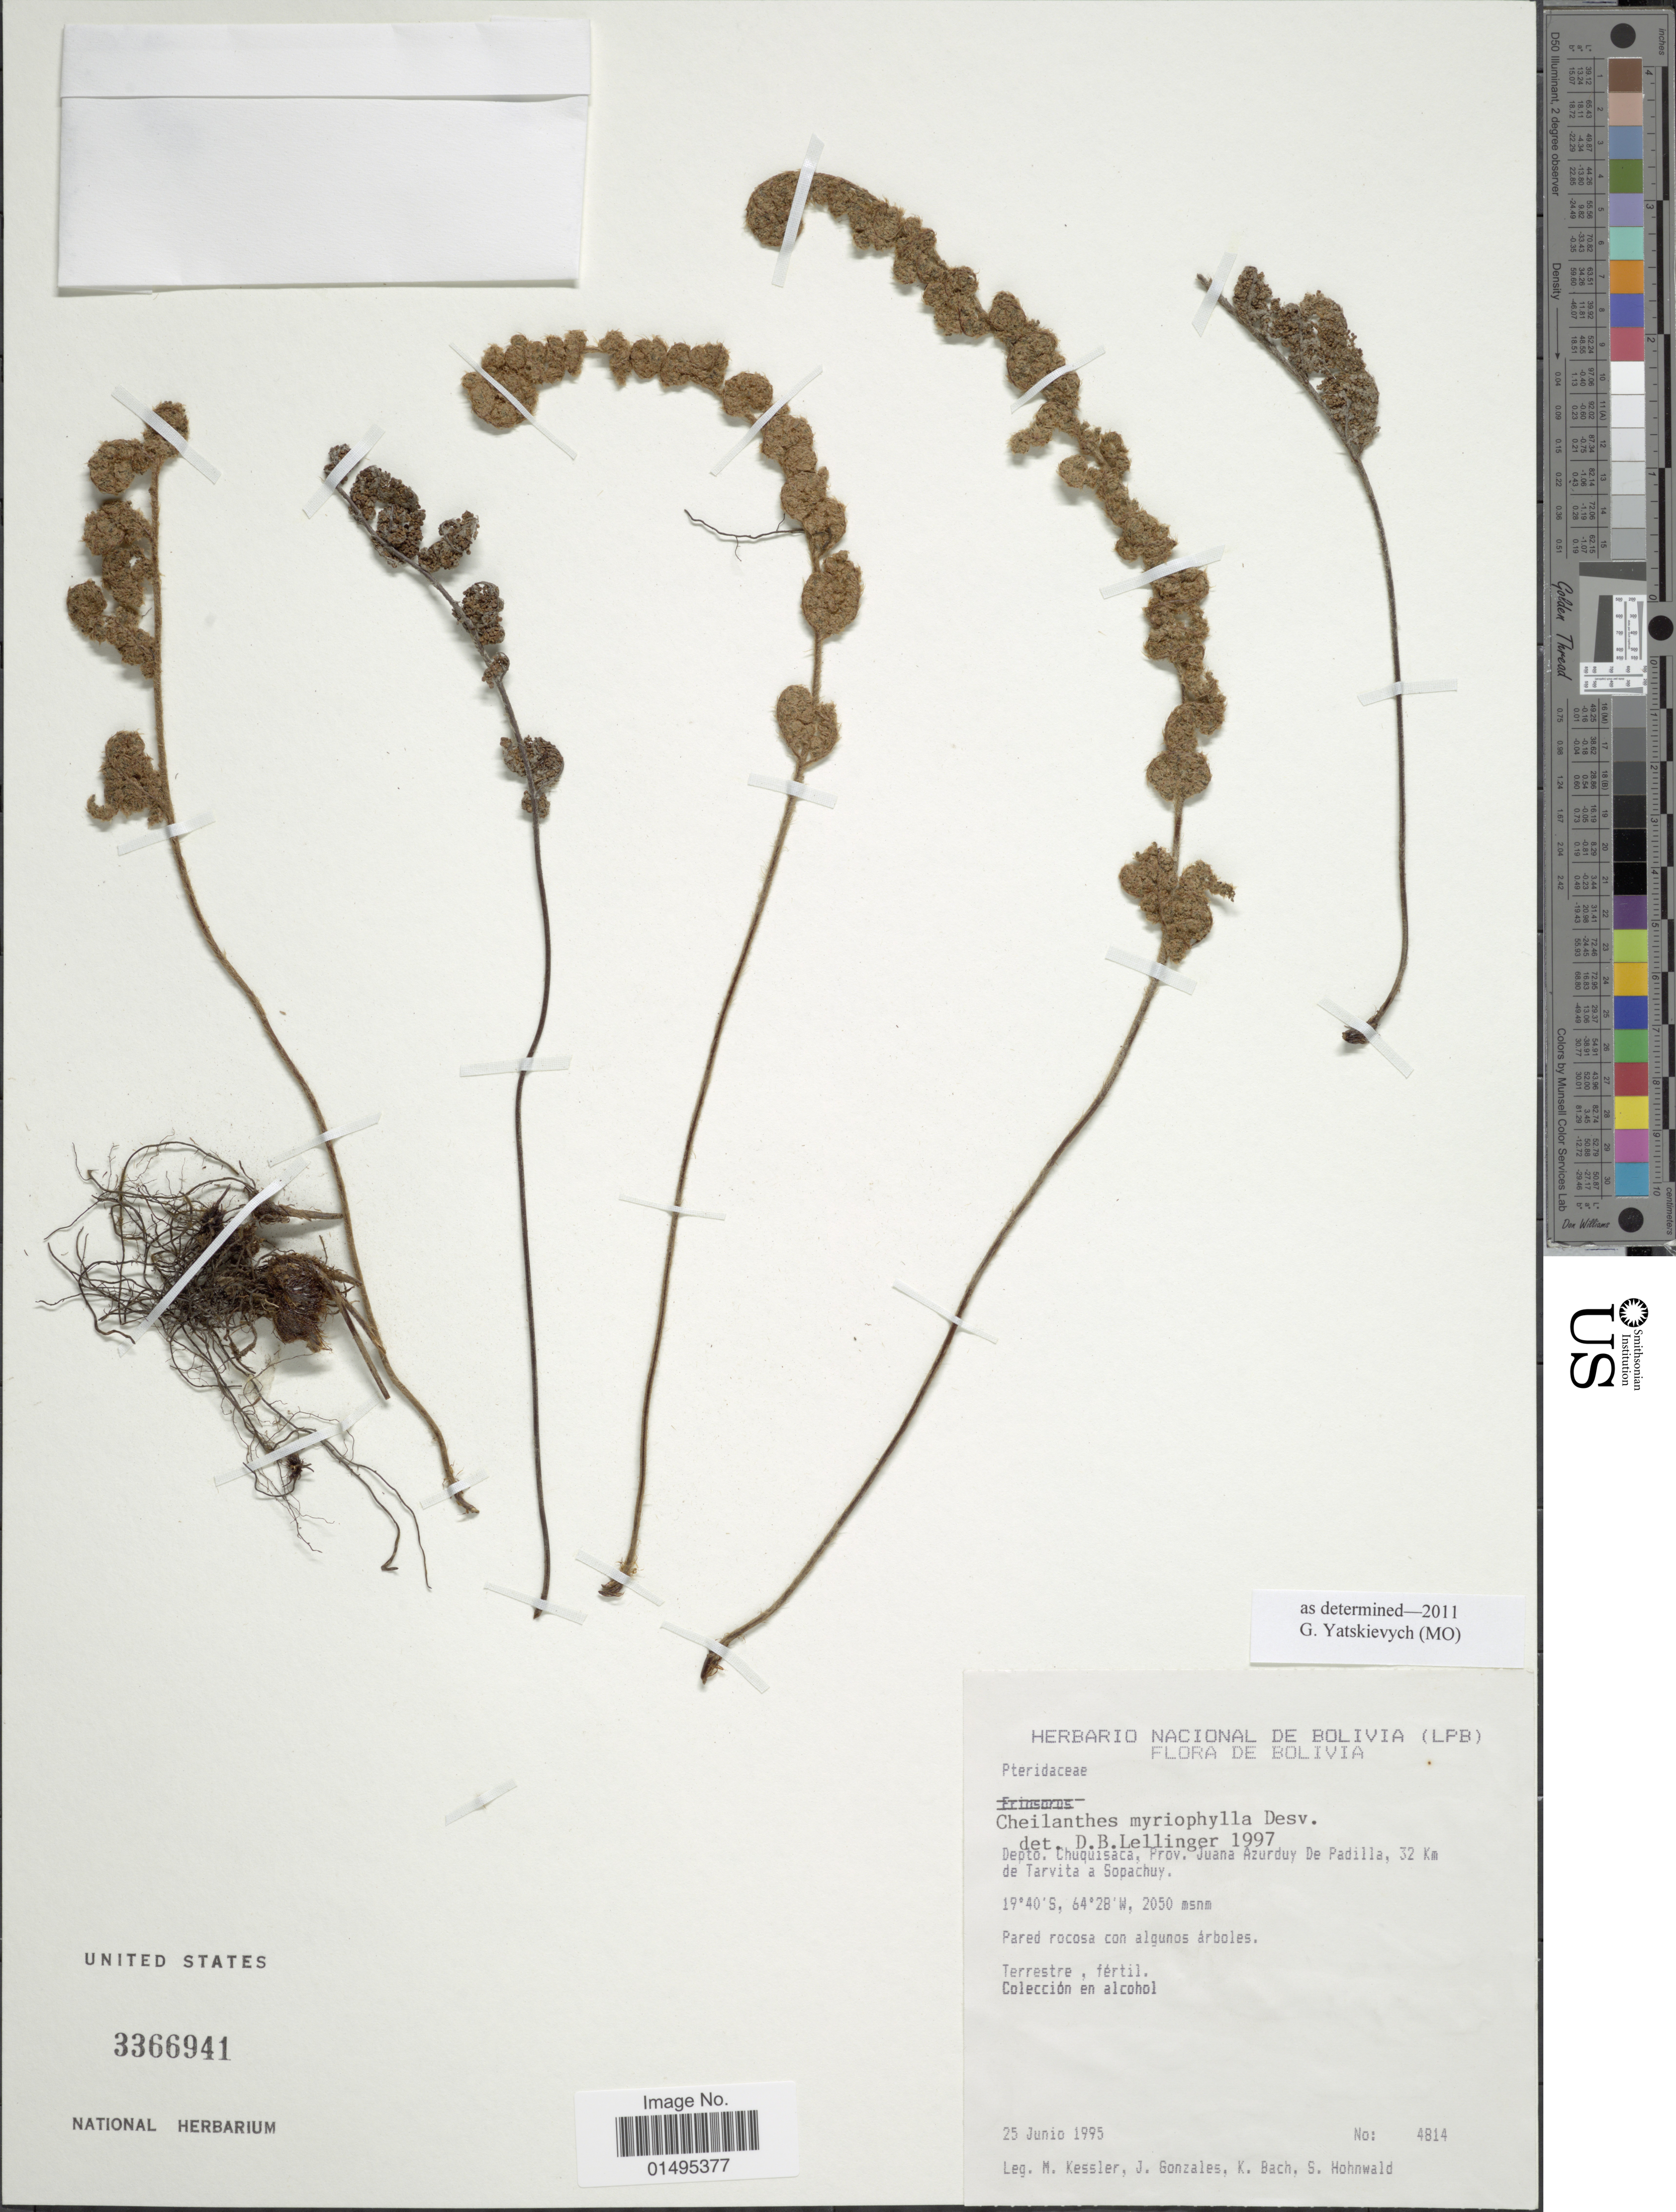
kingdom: Plantae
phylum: Tracheophyta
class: Polypodiopsida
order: Polypodiales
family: Pteridaceae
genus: Myriopteris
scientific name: Myriopteris myriophylla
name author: (Desv.) J. Sm.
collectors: M. Kessler, J. Gonzales, K. Bach & S. Hohnwald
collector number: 4814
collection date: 1995-06-25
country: Bolivia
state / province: Chuquisaca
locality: Bolivia, Depto. Chuquisaca, Prov. Juana Azurduy De Padilla, 32 km de Tarvita a Sopachuy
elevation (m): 2050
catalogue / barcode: US 3366941